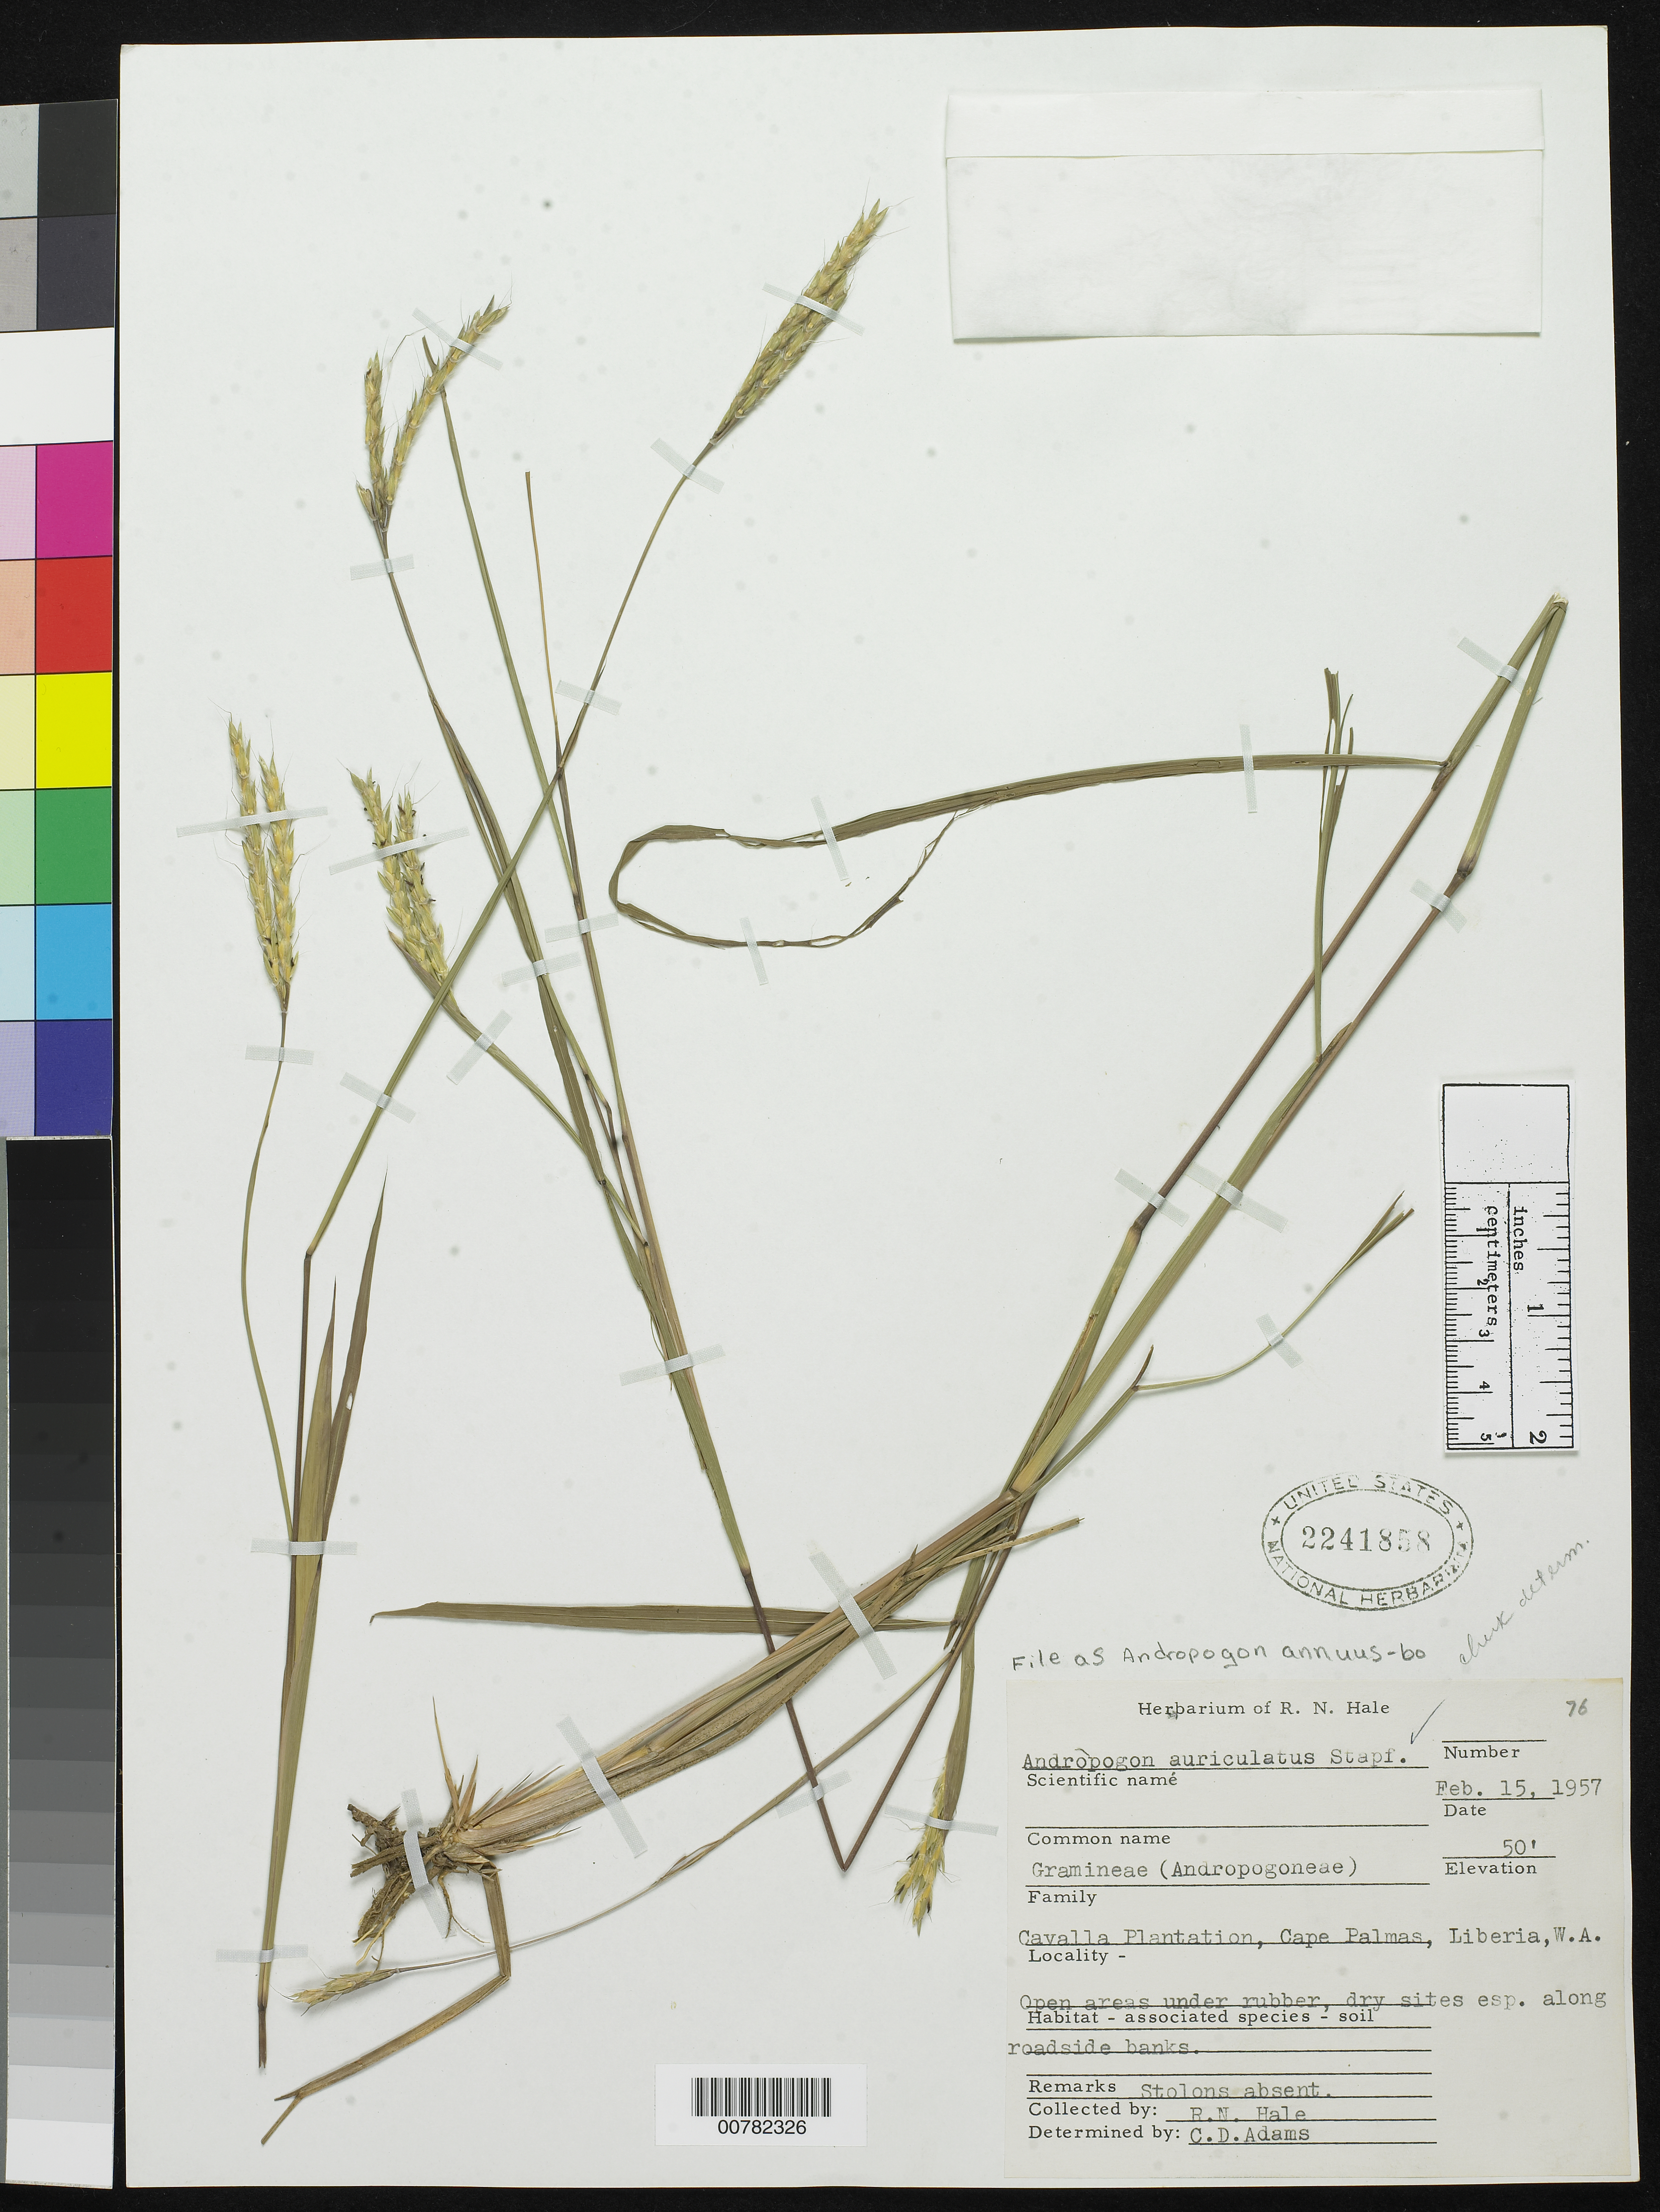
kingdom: Plantae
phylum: Tracheophyta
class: Liliopsida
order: Poales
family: Poaceae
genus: Andropogon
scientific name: Andropogon annuus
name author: Hack.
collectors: R. N. Hale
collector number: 76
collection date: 1957-02-15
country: Liberia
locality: Cavalla Plantation, Cape Palmas, Liberia, W.A.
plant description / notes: stolons absent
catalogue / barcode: US 2241858